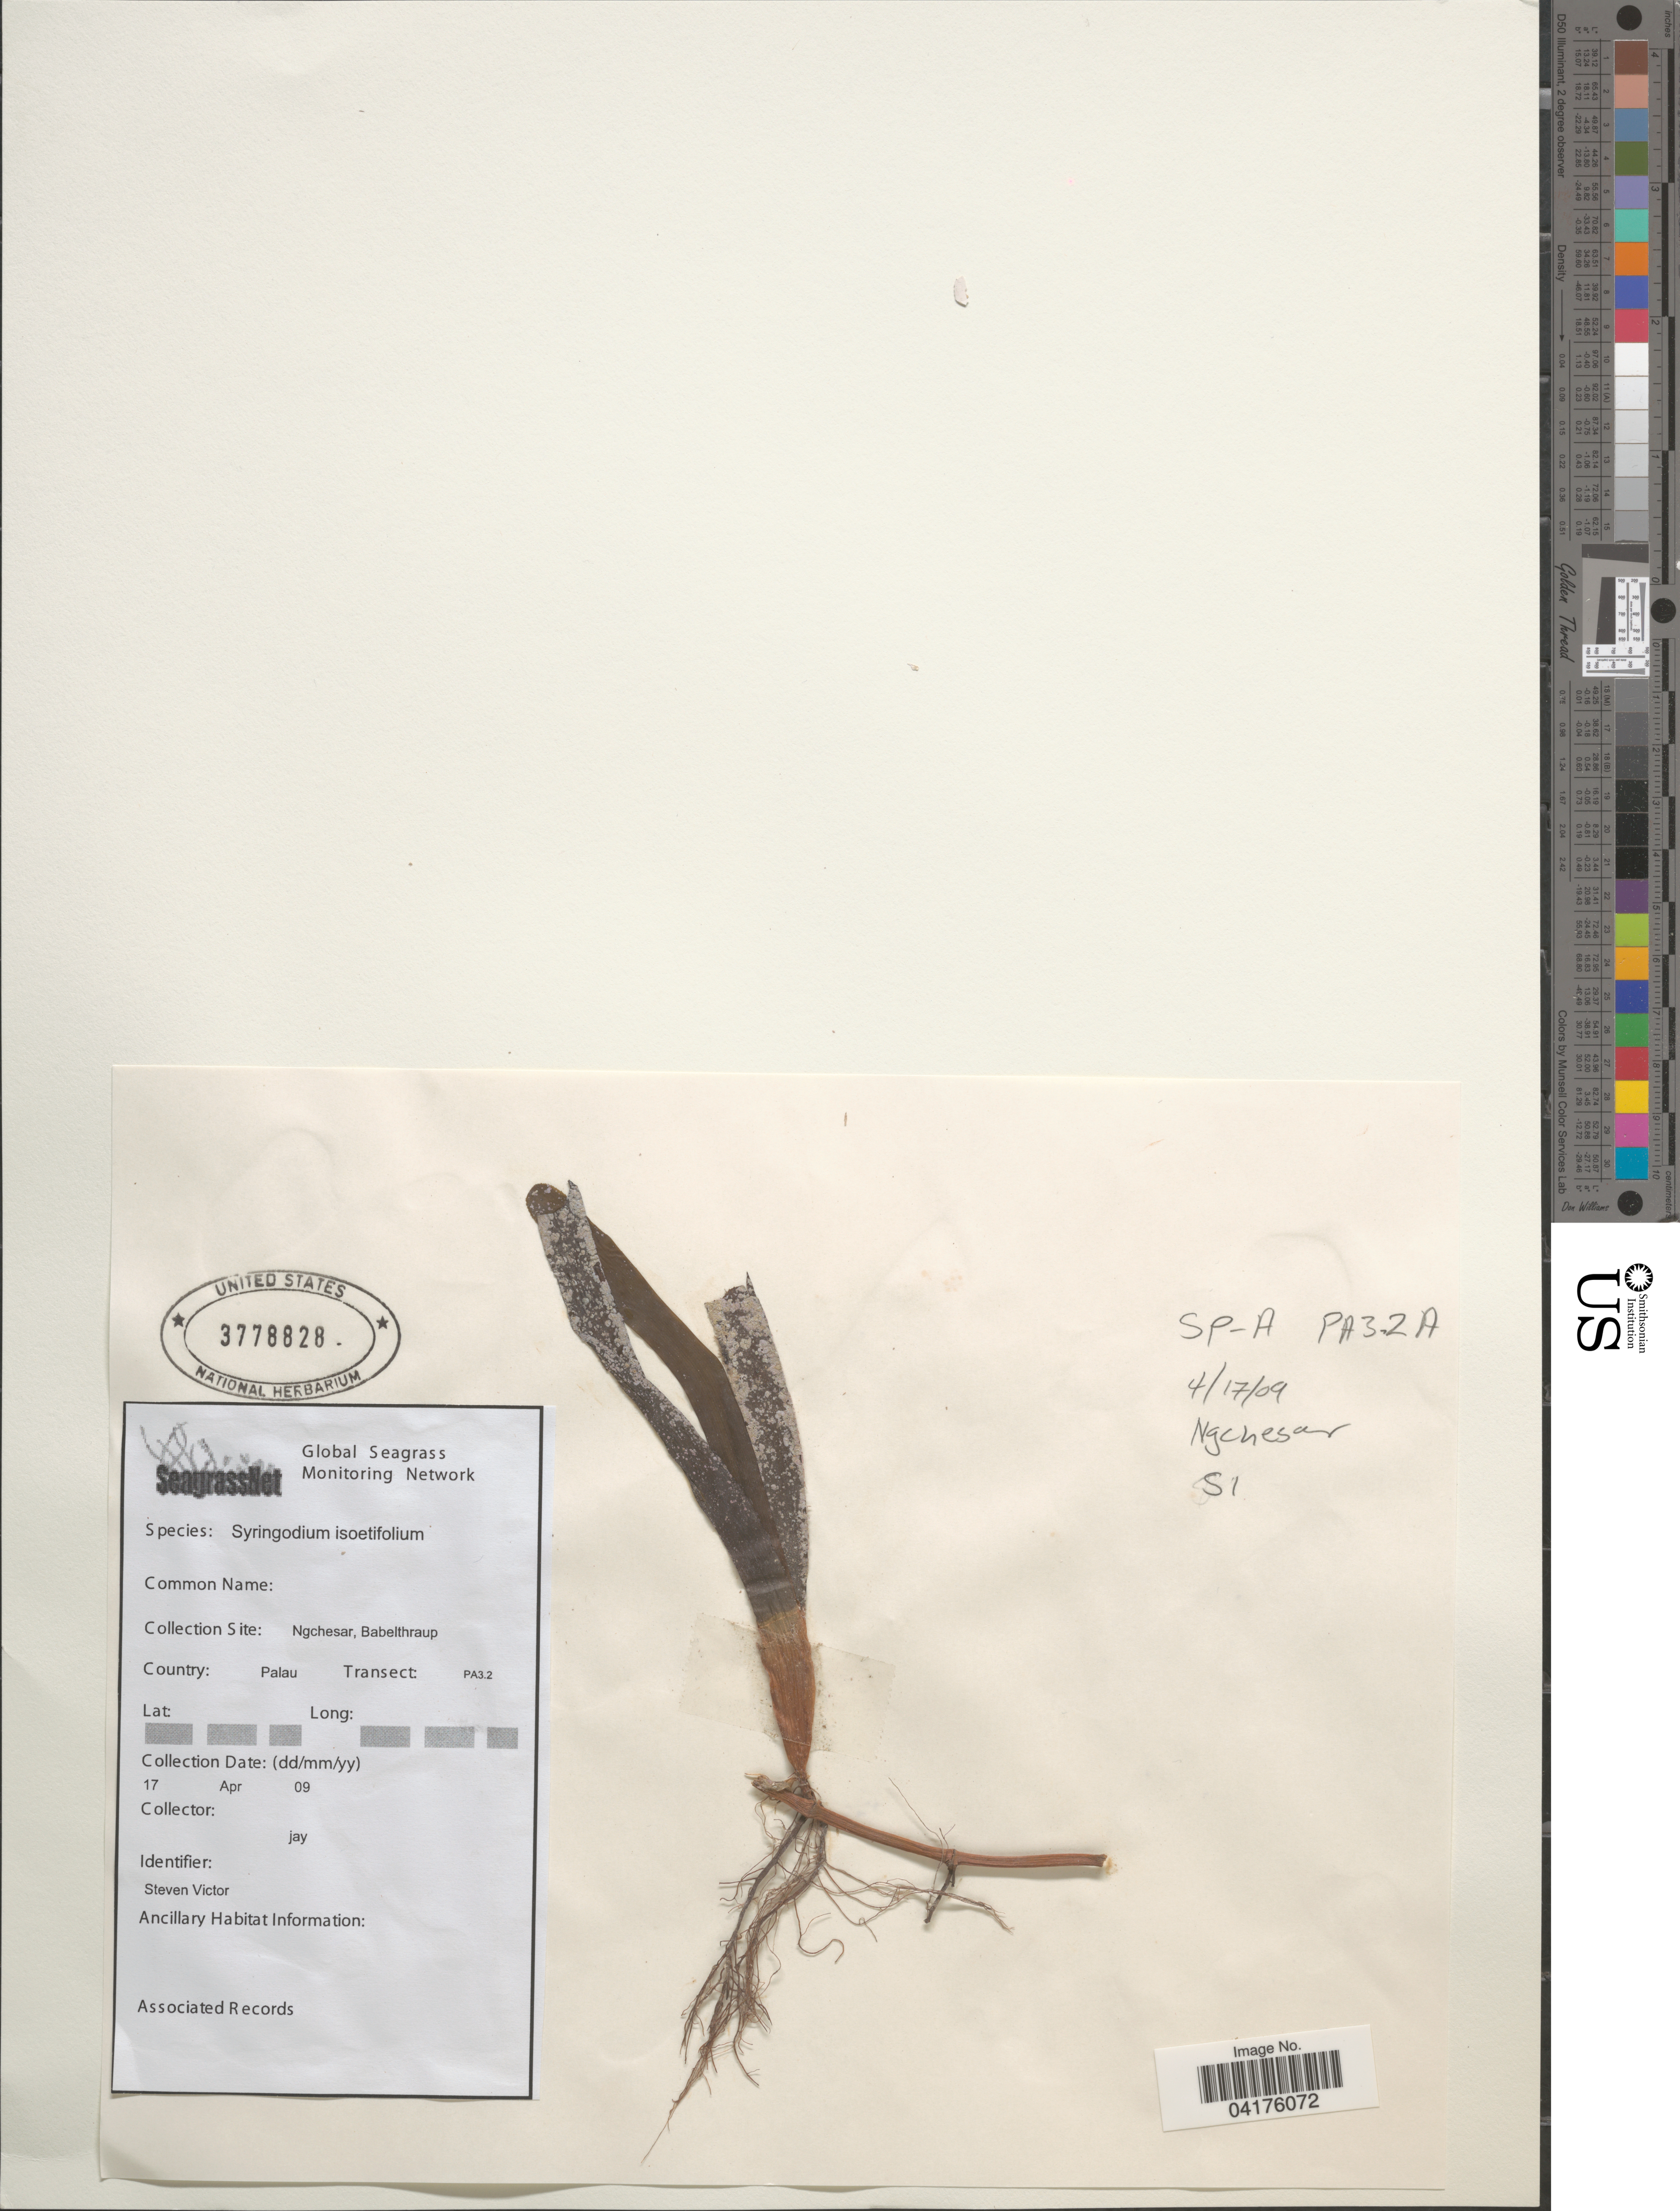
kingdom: Plantae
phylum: Tracheophyta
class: Liliopsida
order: Alismatales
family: Cymodoceaceae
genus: Syringodium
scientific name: Syringodium isoetifolium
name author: (Asch.) Dandy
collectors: Jay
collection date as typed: Transcribed d/m/y: 17/4/9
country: Palau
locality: Ngchesar, Babelthaup. Palau. Transect: PA3.2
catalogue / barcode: US 3778828